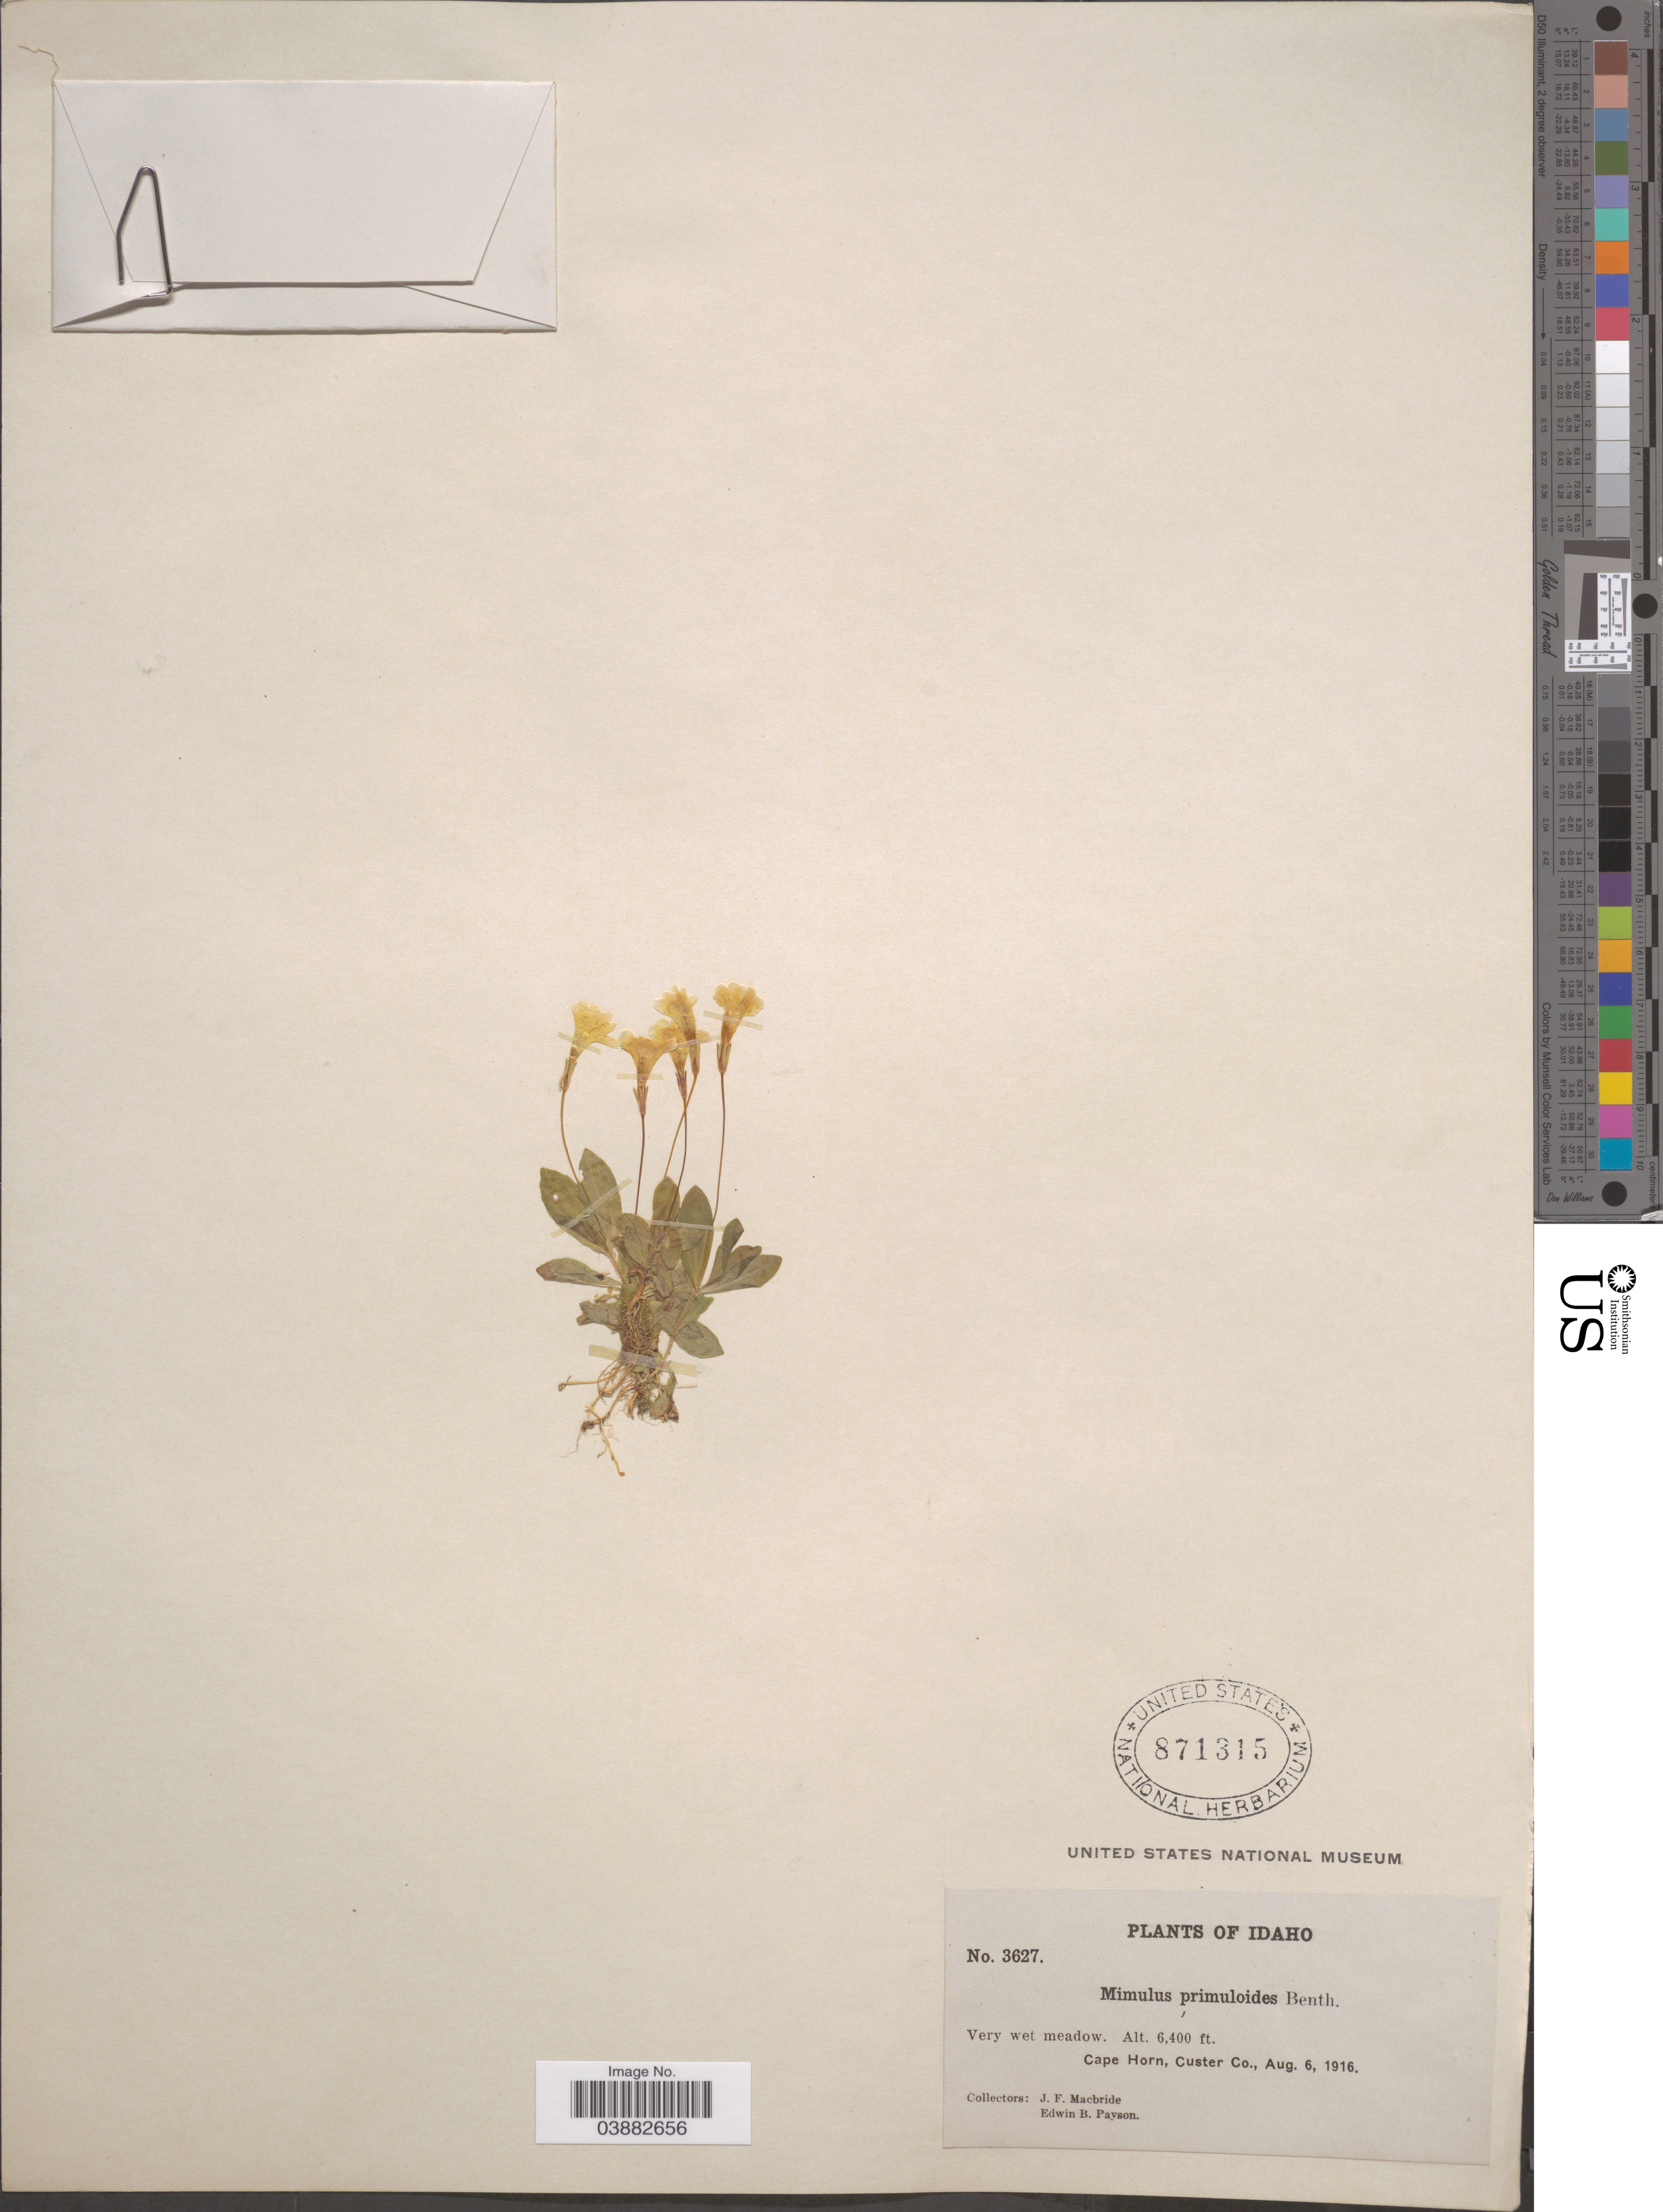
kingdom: Plantae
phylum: Tracheophyta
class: Magnoliopsida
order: Lamiales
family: Phrymaceae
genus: Mimulus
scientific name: Mimulus primuloides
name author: Benth.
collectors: J. F. Macbride & E. B. Payson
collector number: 3627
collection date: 1916-08-06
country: United States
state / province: Idaho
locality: Cape Horn, Custer Co.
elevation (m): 1951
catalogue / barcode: US 871315